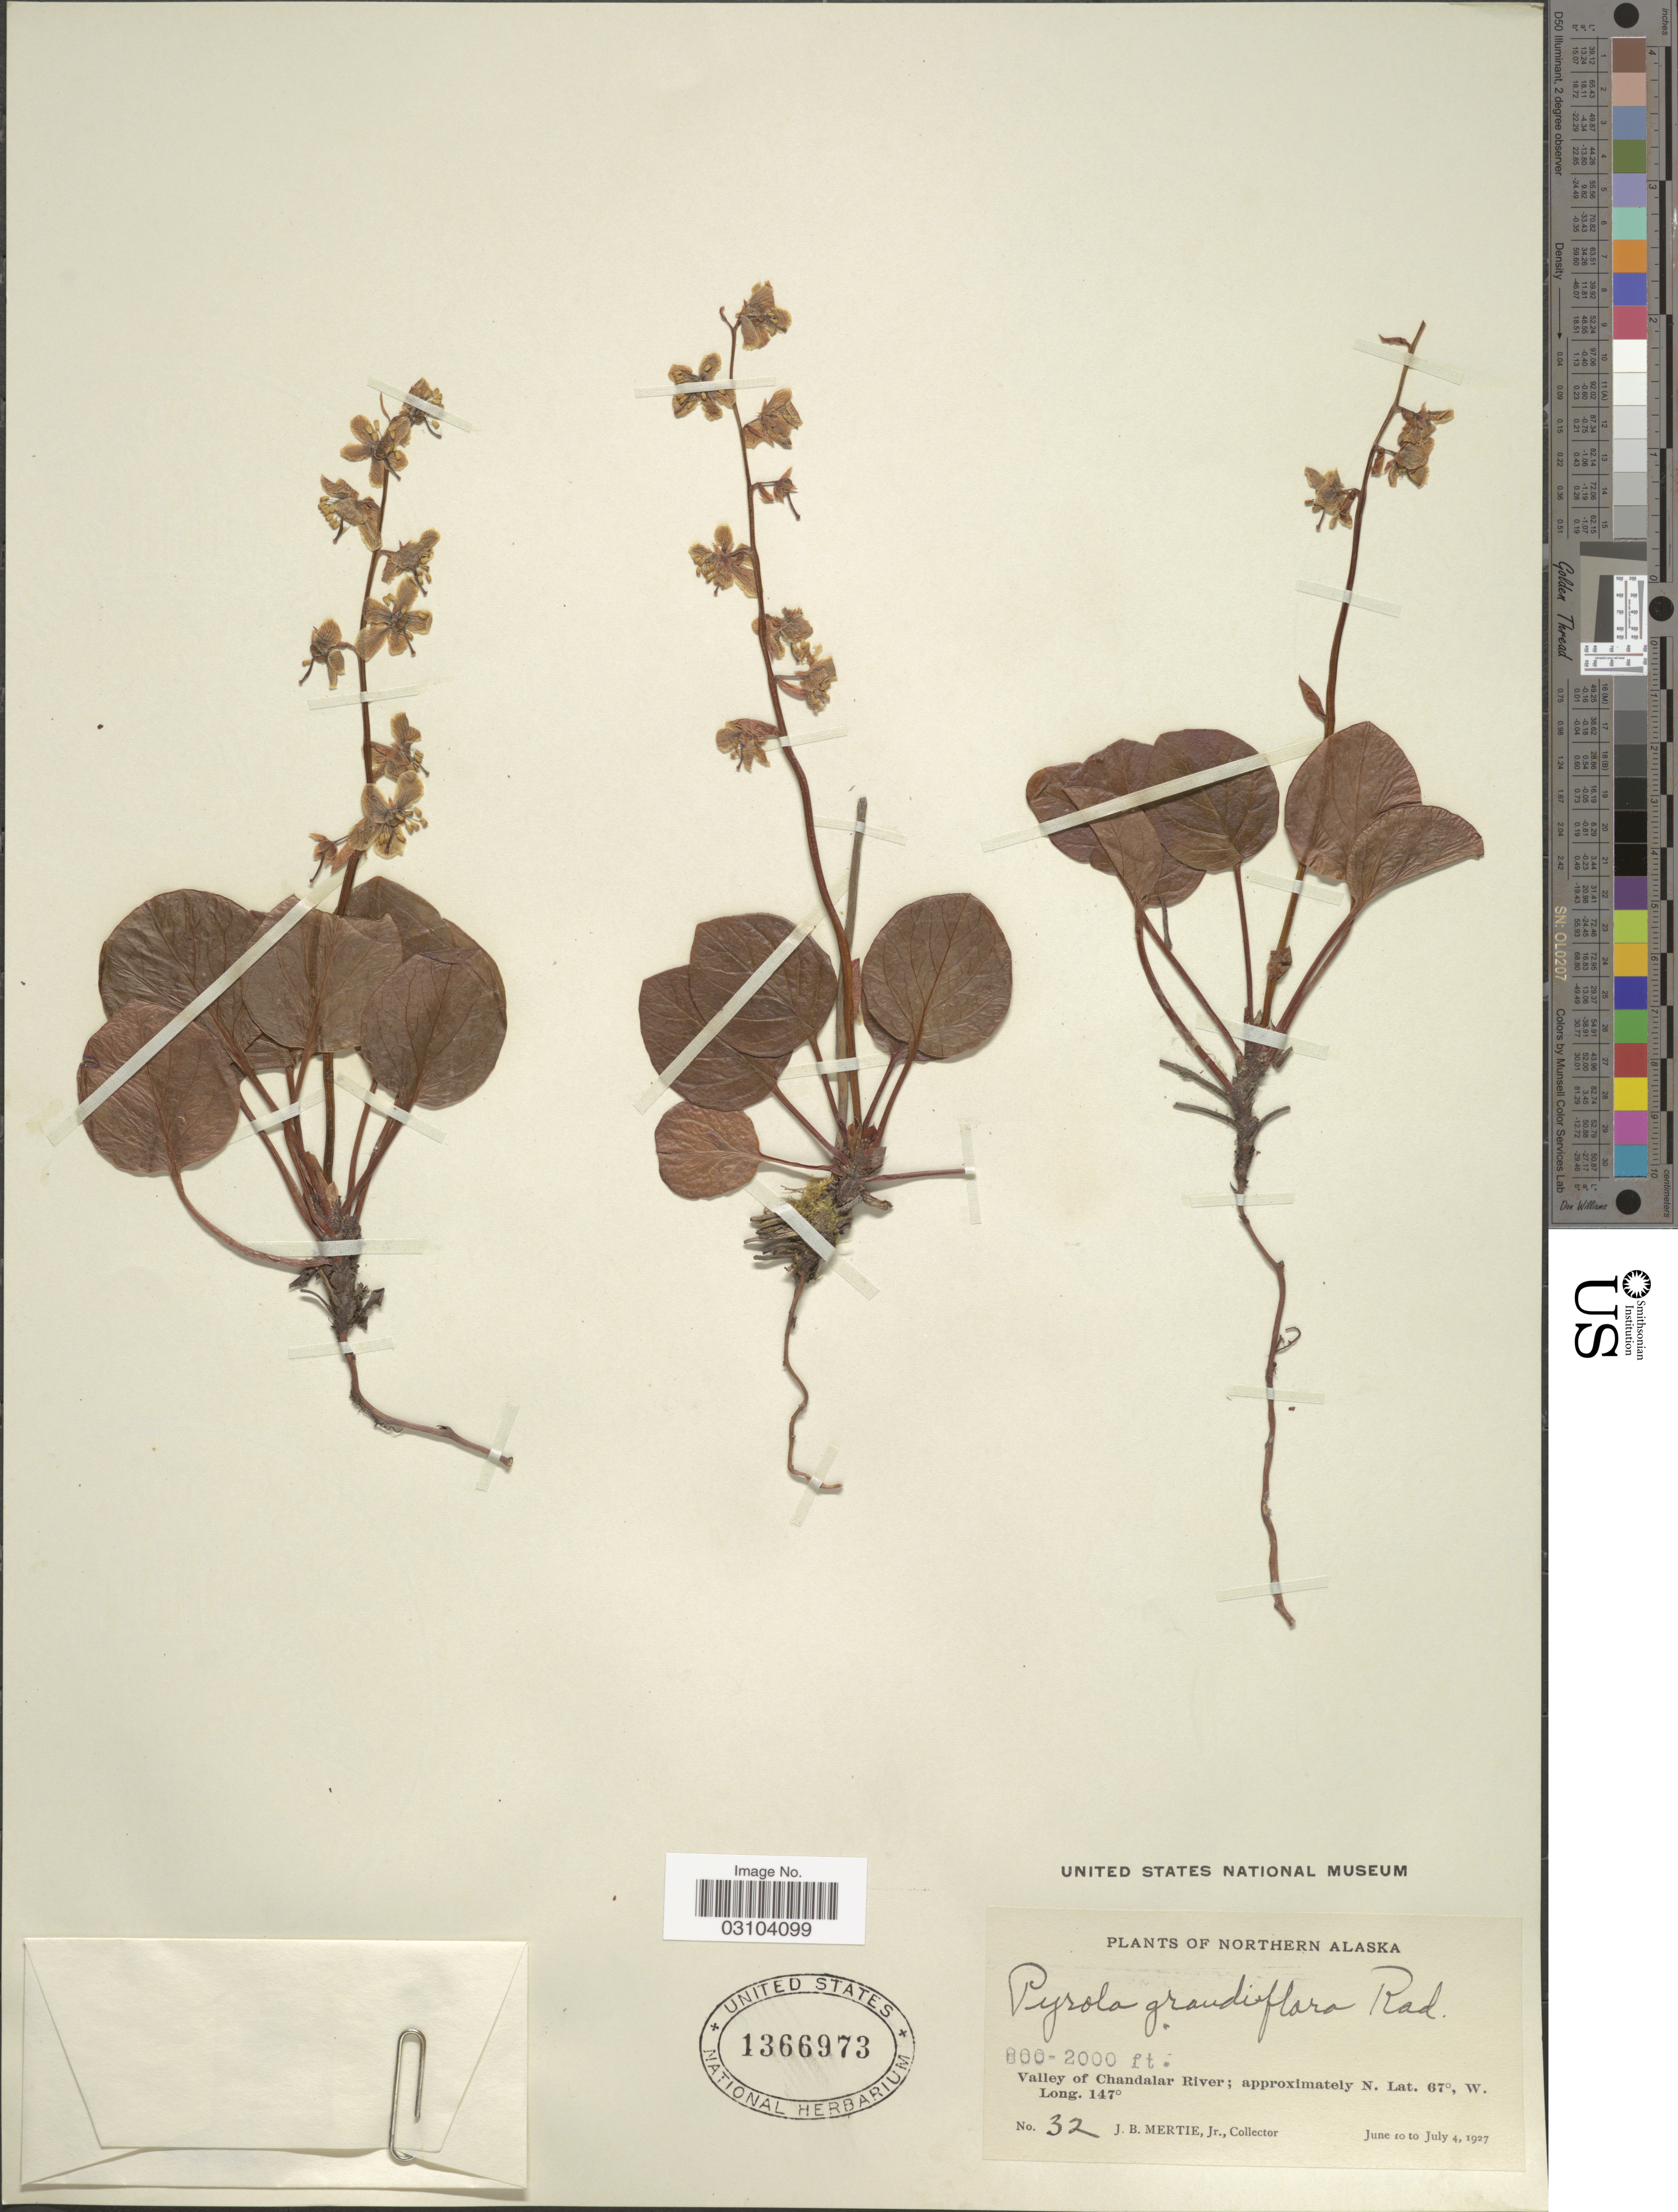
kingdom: Plantae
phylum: Tracheophyta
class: Magnoliopsida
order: Ericales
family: Ericaceae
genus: Pyrola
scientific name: Pyrola grandiflora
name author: Radius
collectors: J. Mertie Jr.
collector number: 32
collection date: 1927-06-10/1927-07-04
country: United States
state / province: Alaska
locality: Northern Alaska. Valley of Chandalar River.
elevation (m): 244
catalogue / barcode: US 1366973